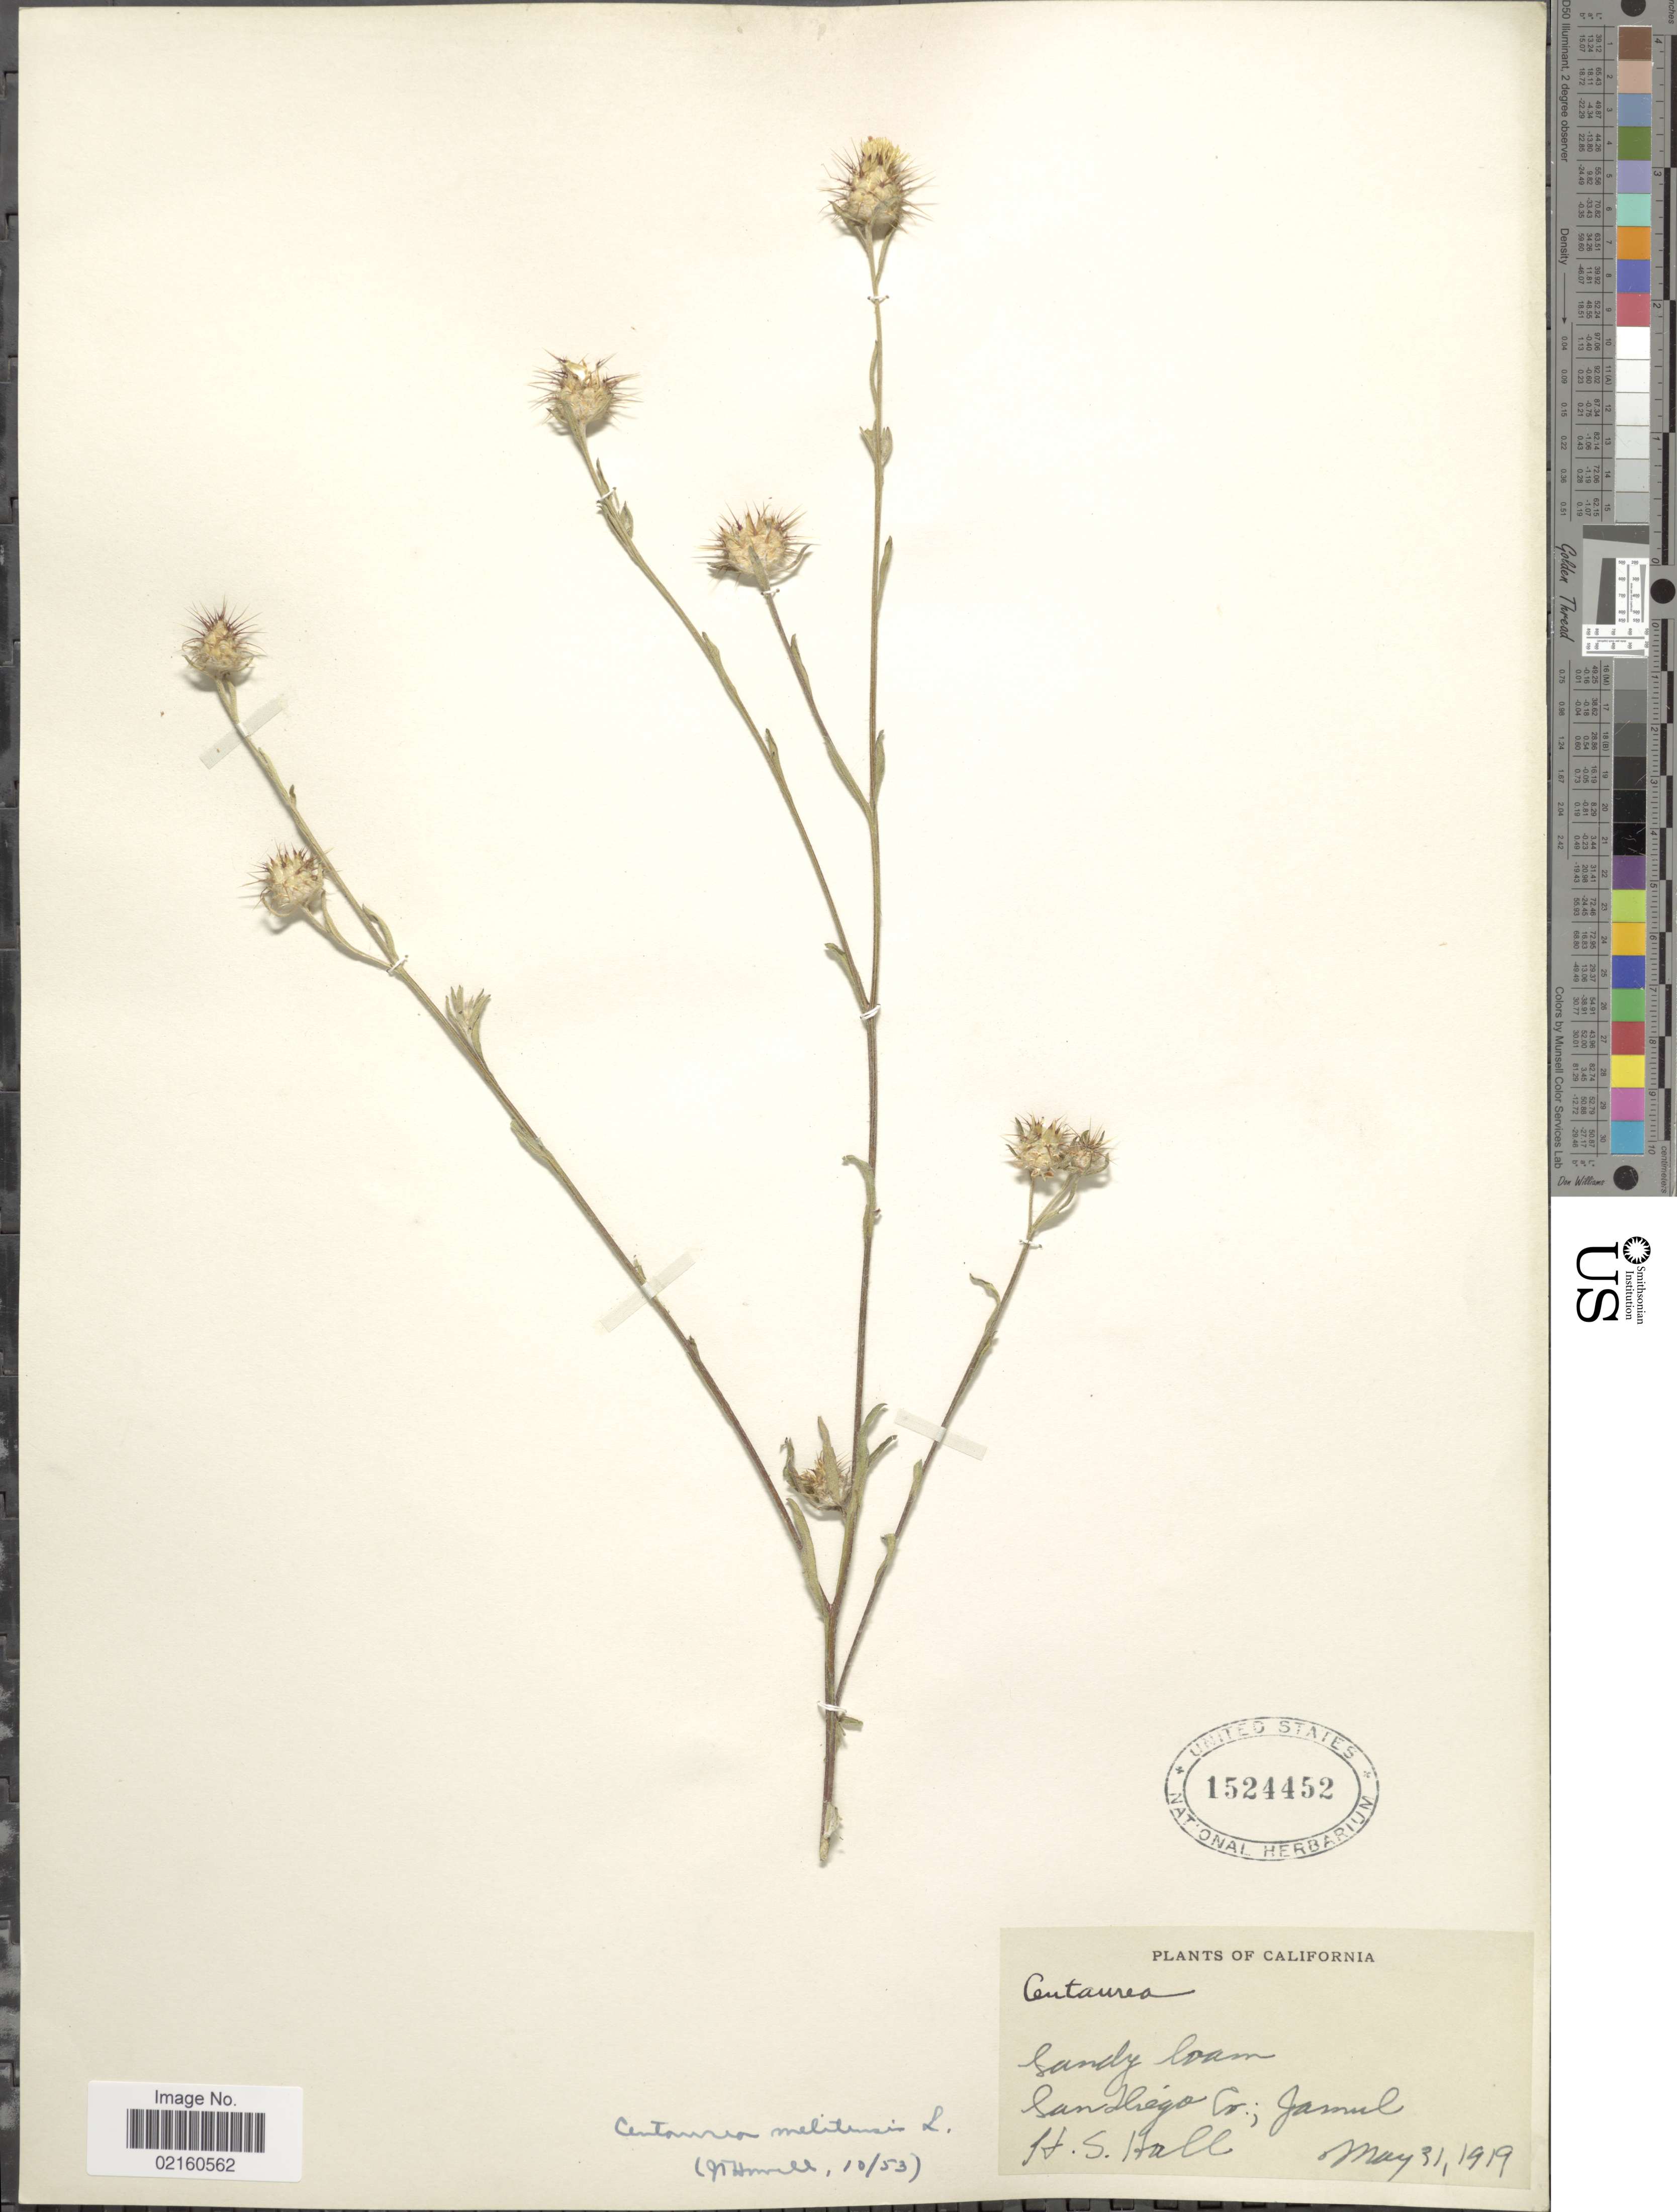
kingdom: Plantae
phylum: Tracheophyta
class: Magnoliopsida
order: Asterales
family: Asteraceae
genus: Centaurea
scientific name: Centaurea melitensis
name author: L.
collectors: H. Hall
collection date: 1919-05-31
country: United States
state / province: California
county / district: San Diego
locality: San Diego Co., Jamul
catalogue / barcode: US 1524452